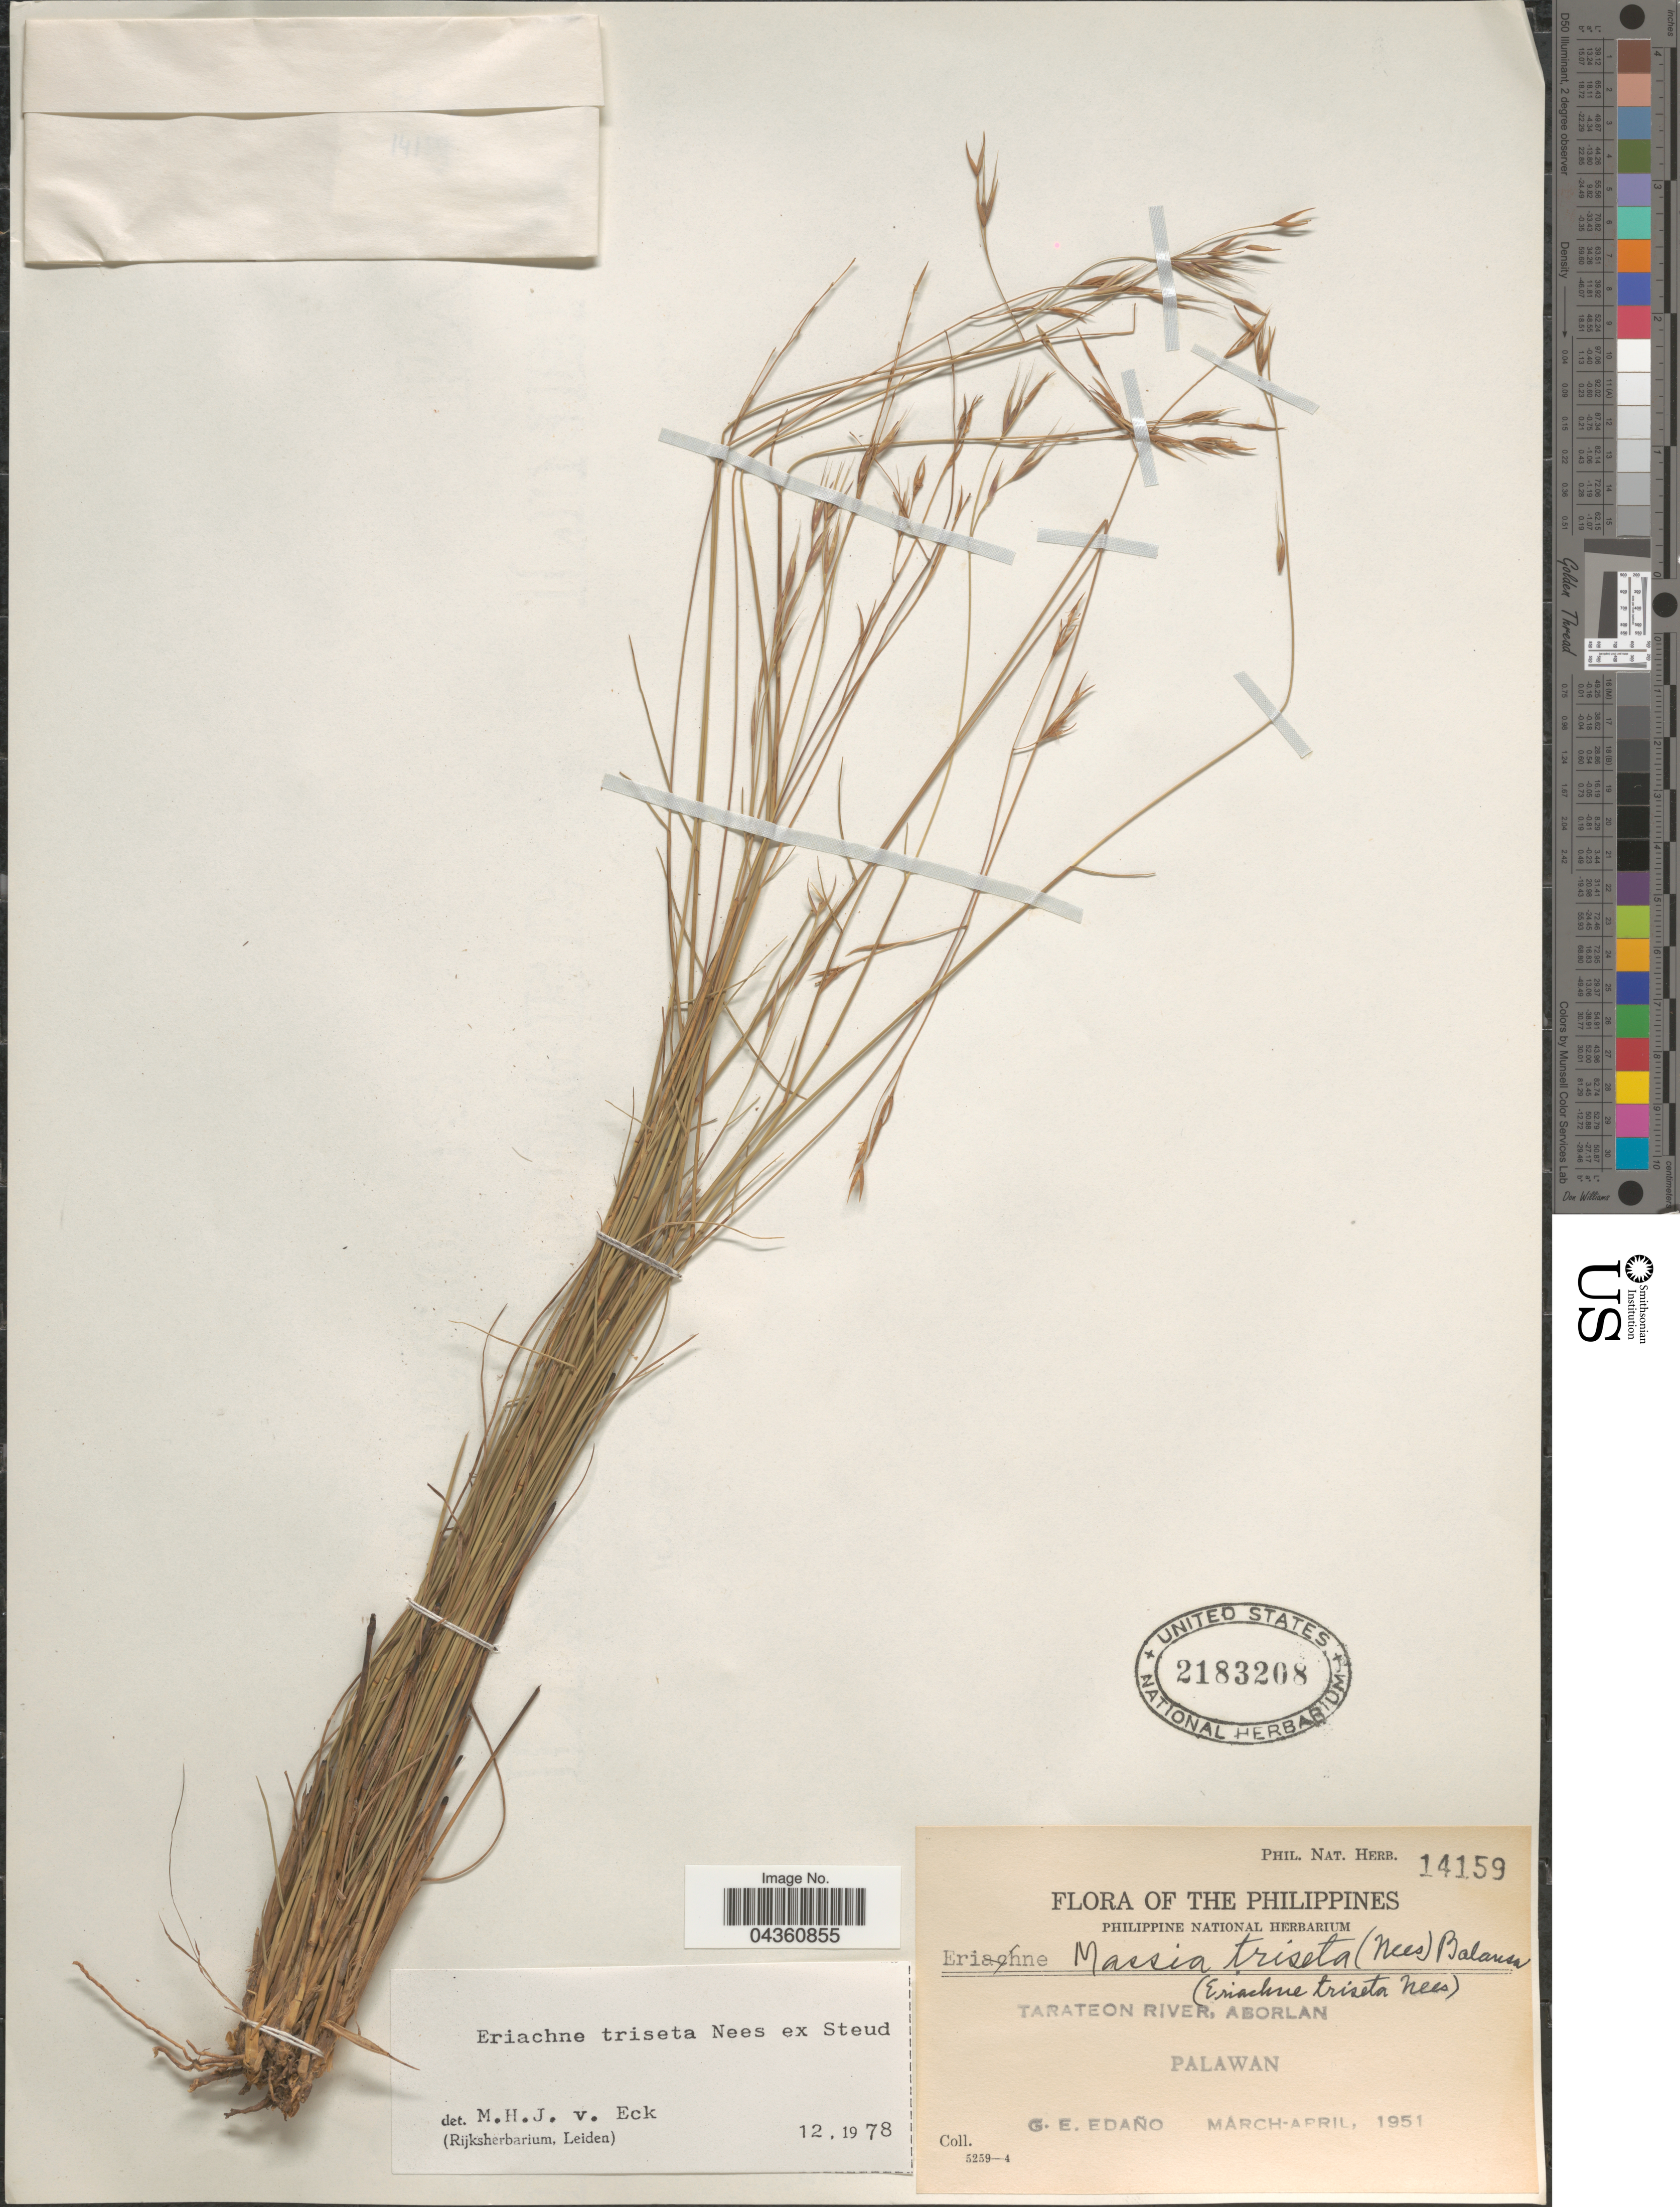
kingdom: Plantae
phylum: Tracheophyta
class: Liliopsida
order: Poales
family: Poaceae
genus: Eriachne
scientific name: Eriachne triseta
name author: Nees ex Steud.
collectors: G. E. Edaño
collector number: Phil. Nat. Herb. 14159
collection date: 1951-03/1951-04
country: Philippines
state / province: Mimaropa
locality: Tarateon River, Aborlan. Palawan.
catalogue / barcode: US 2183208